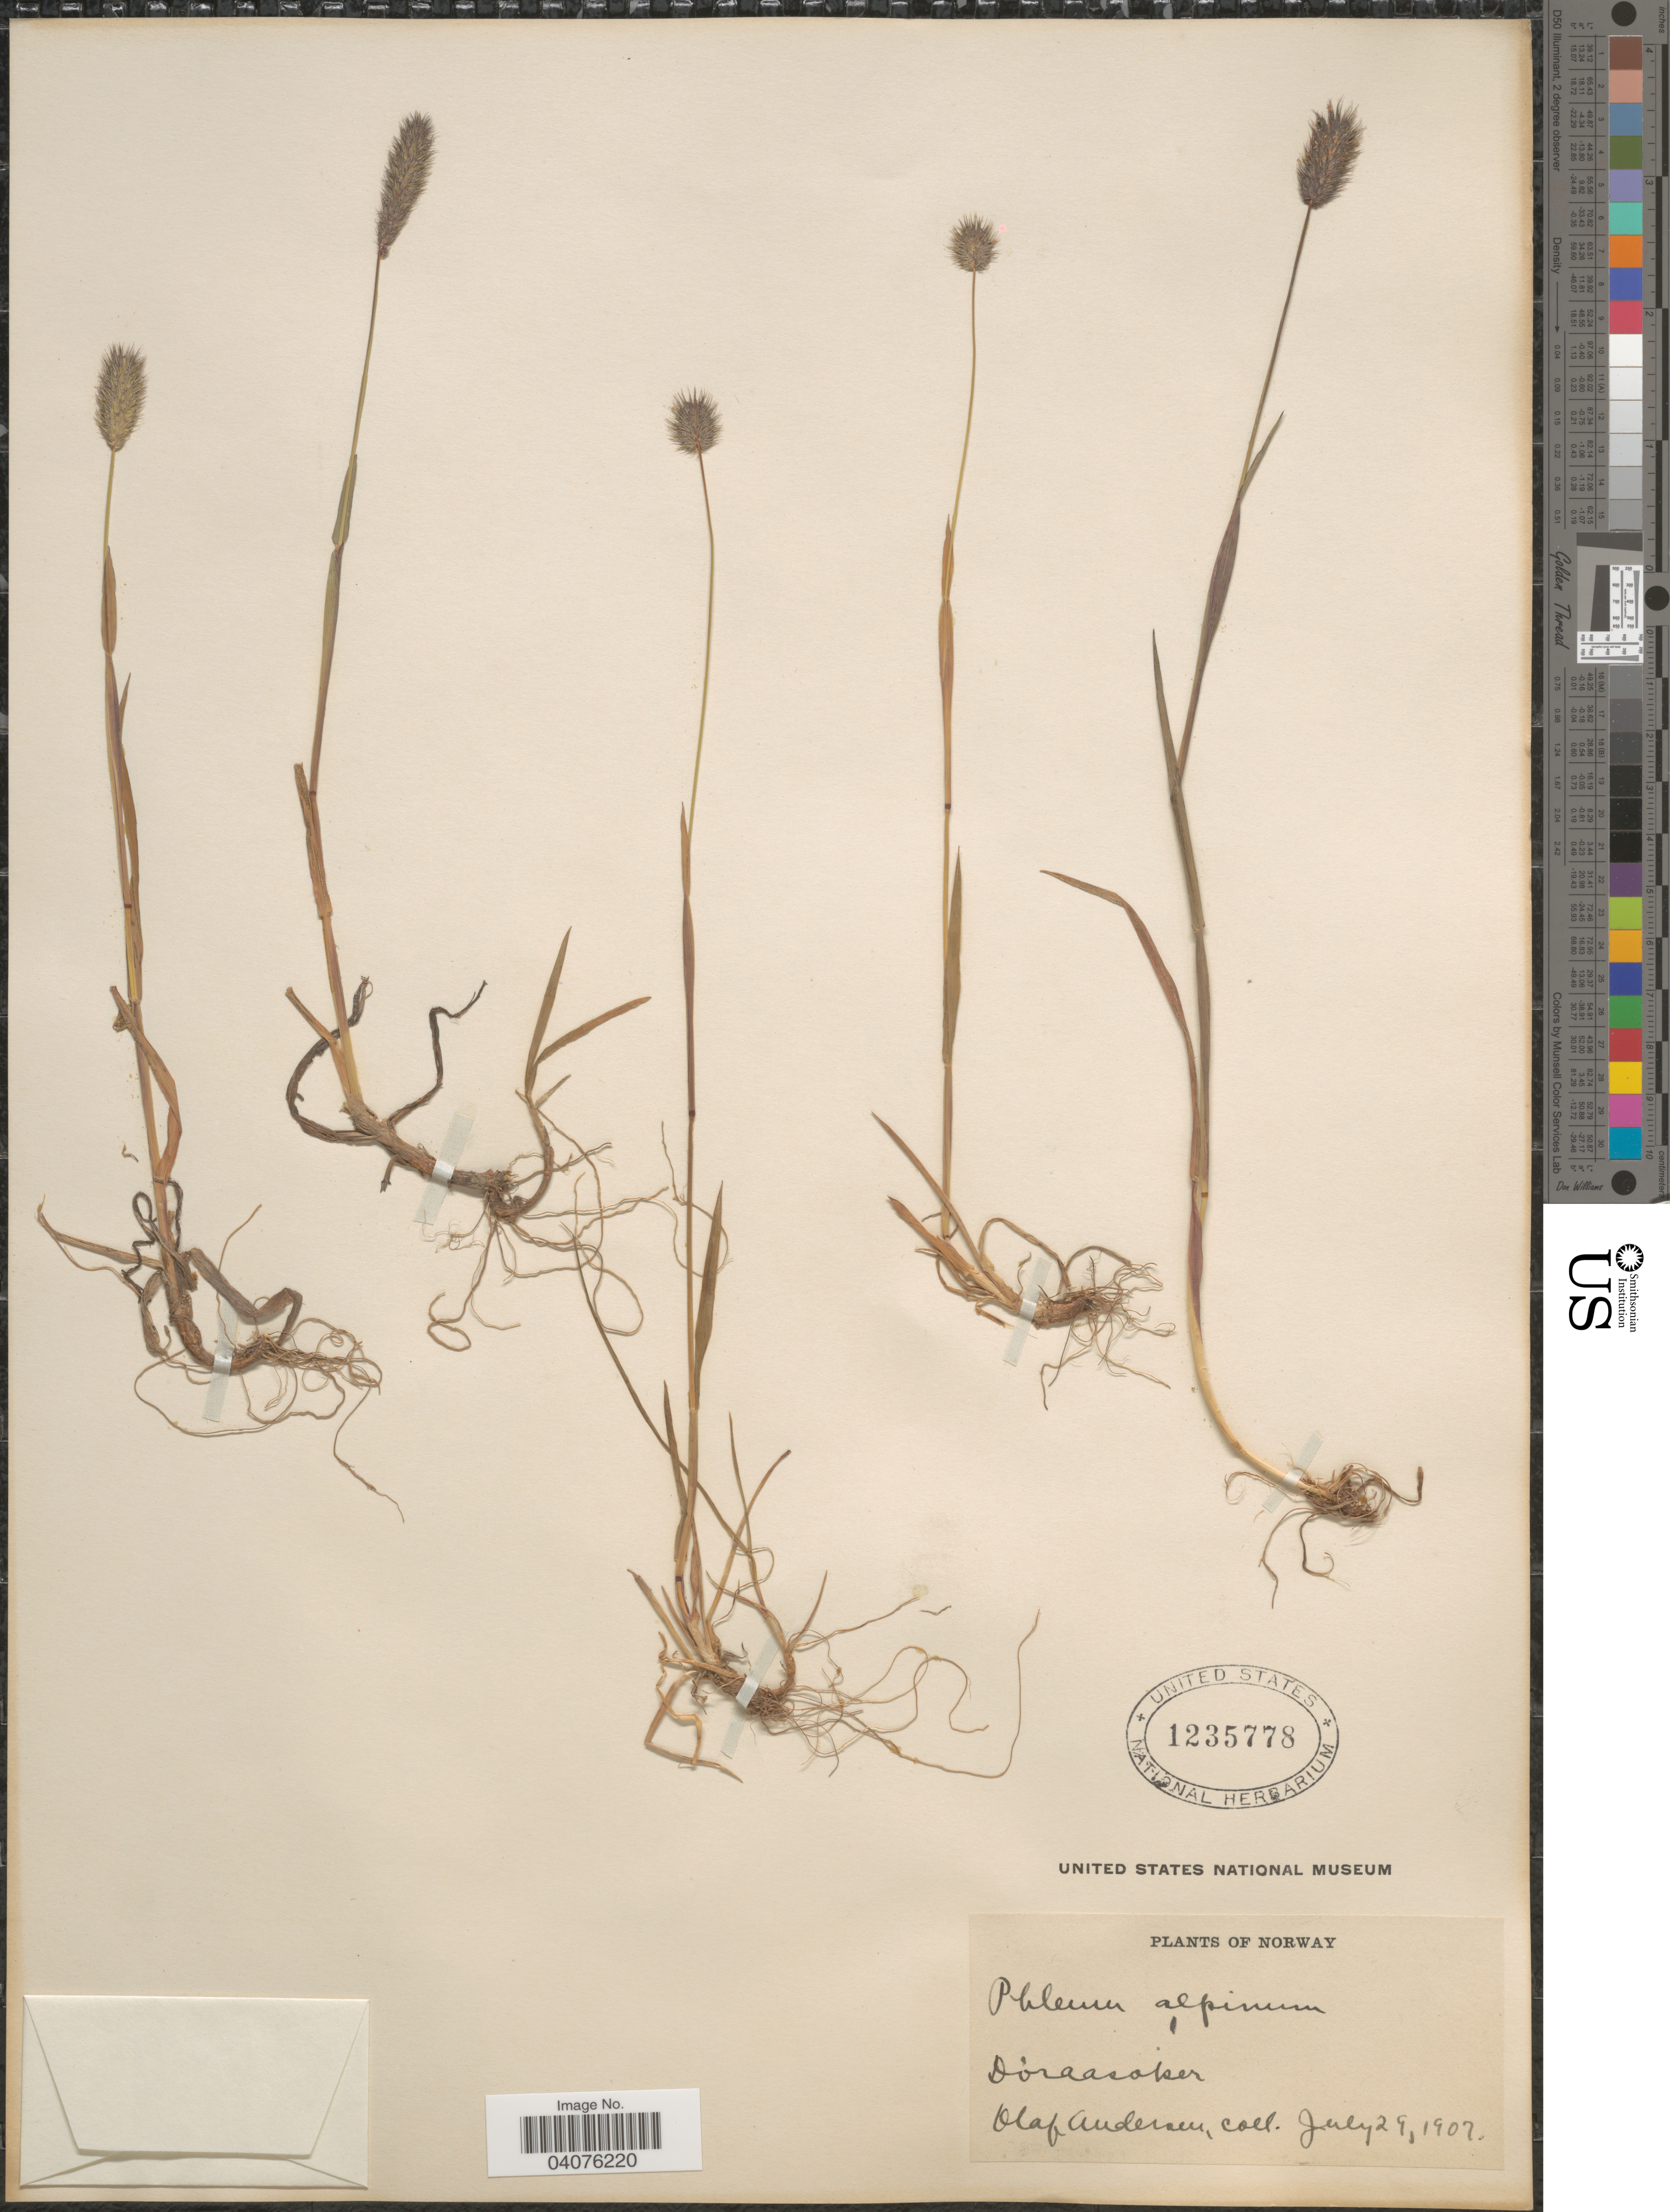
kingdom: Plantae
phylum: Tracheophyta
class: Liliopsida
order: Poales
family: Poaceae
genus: Phleum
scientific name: Phleum alpinum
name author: L.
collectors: O. Andersen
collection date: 1907-07-29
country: Norway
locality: Doraasoker.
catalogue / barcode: US 1235778